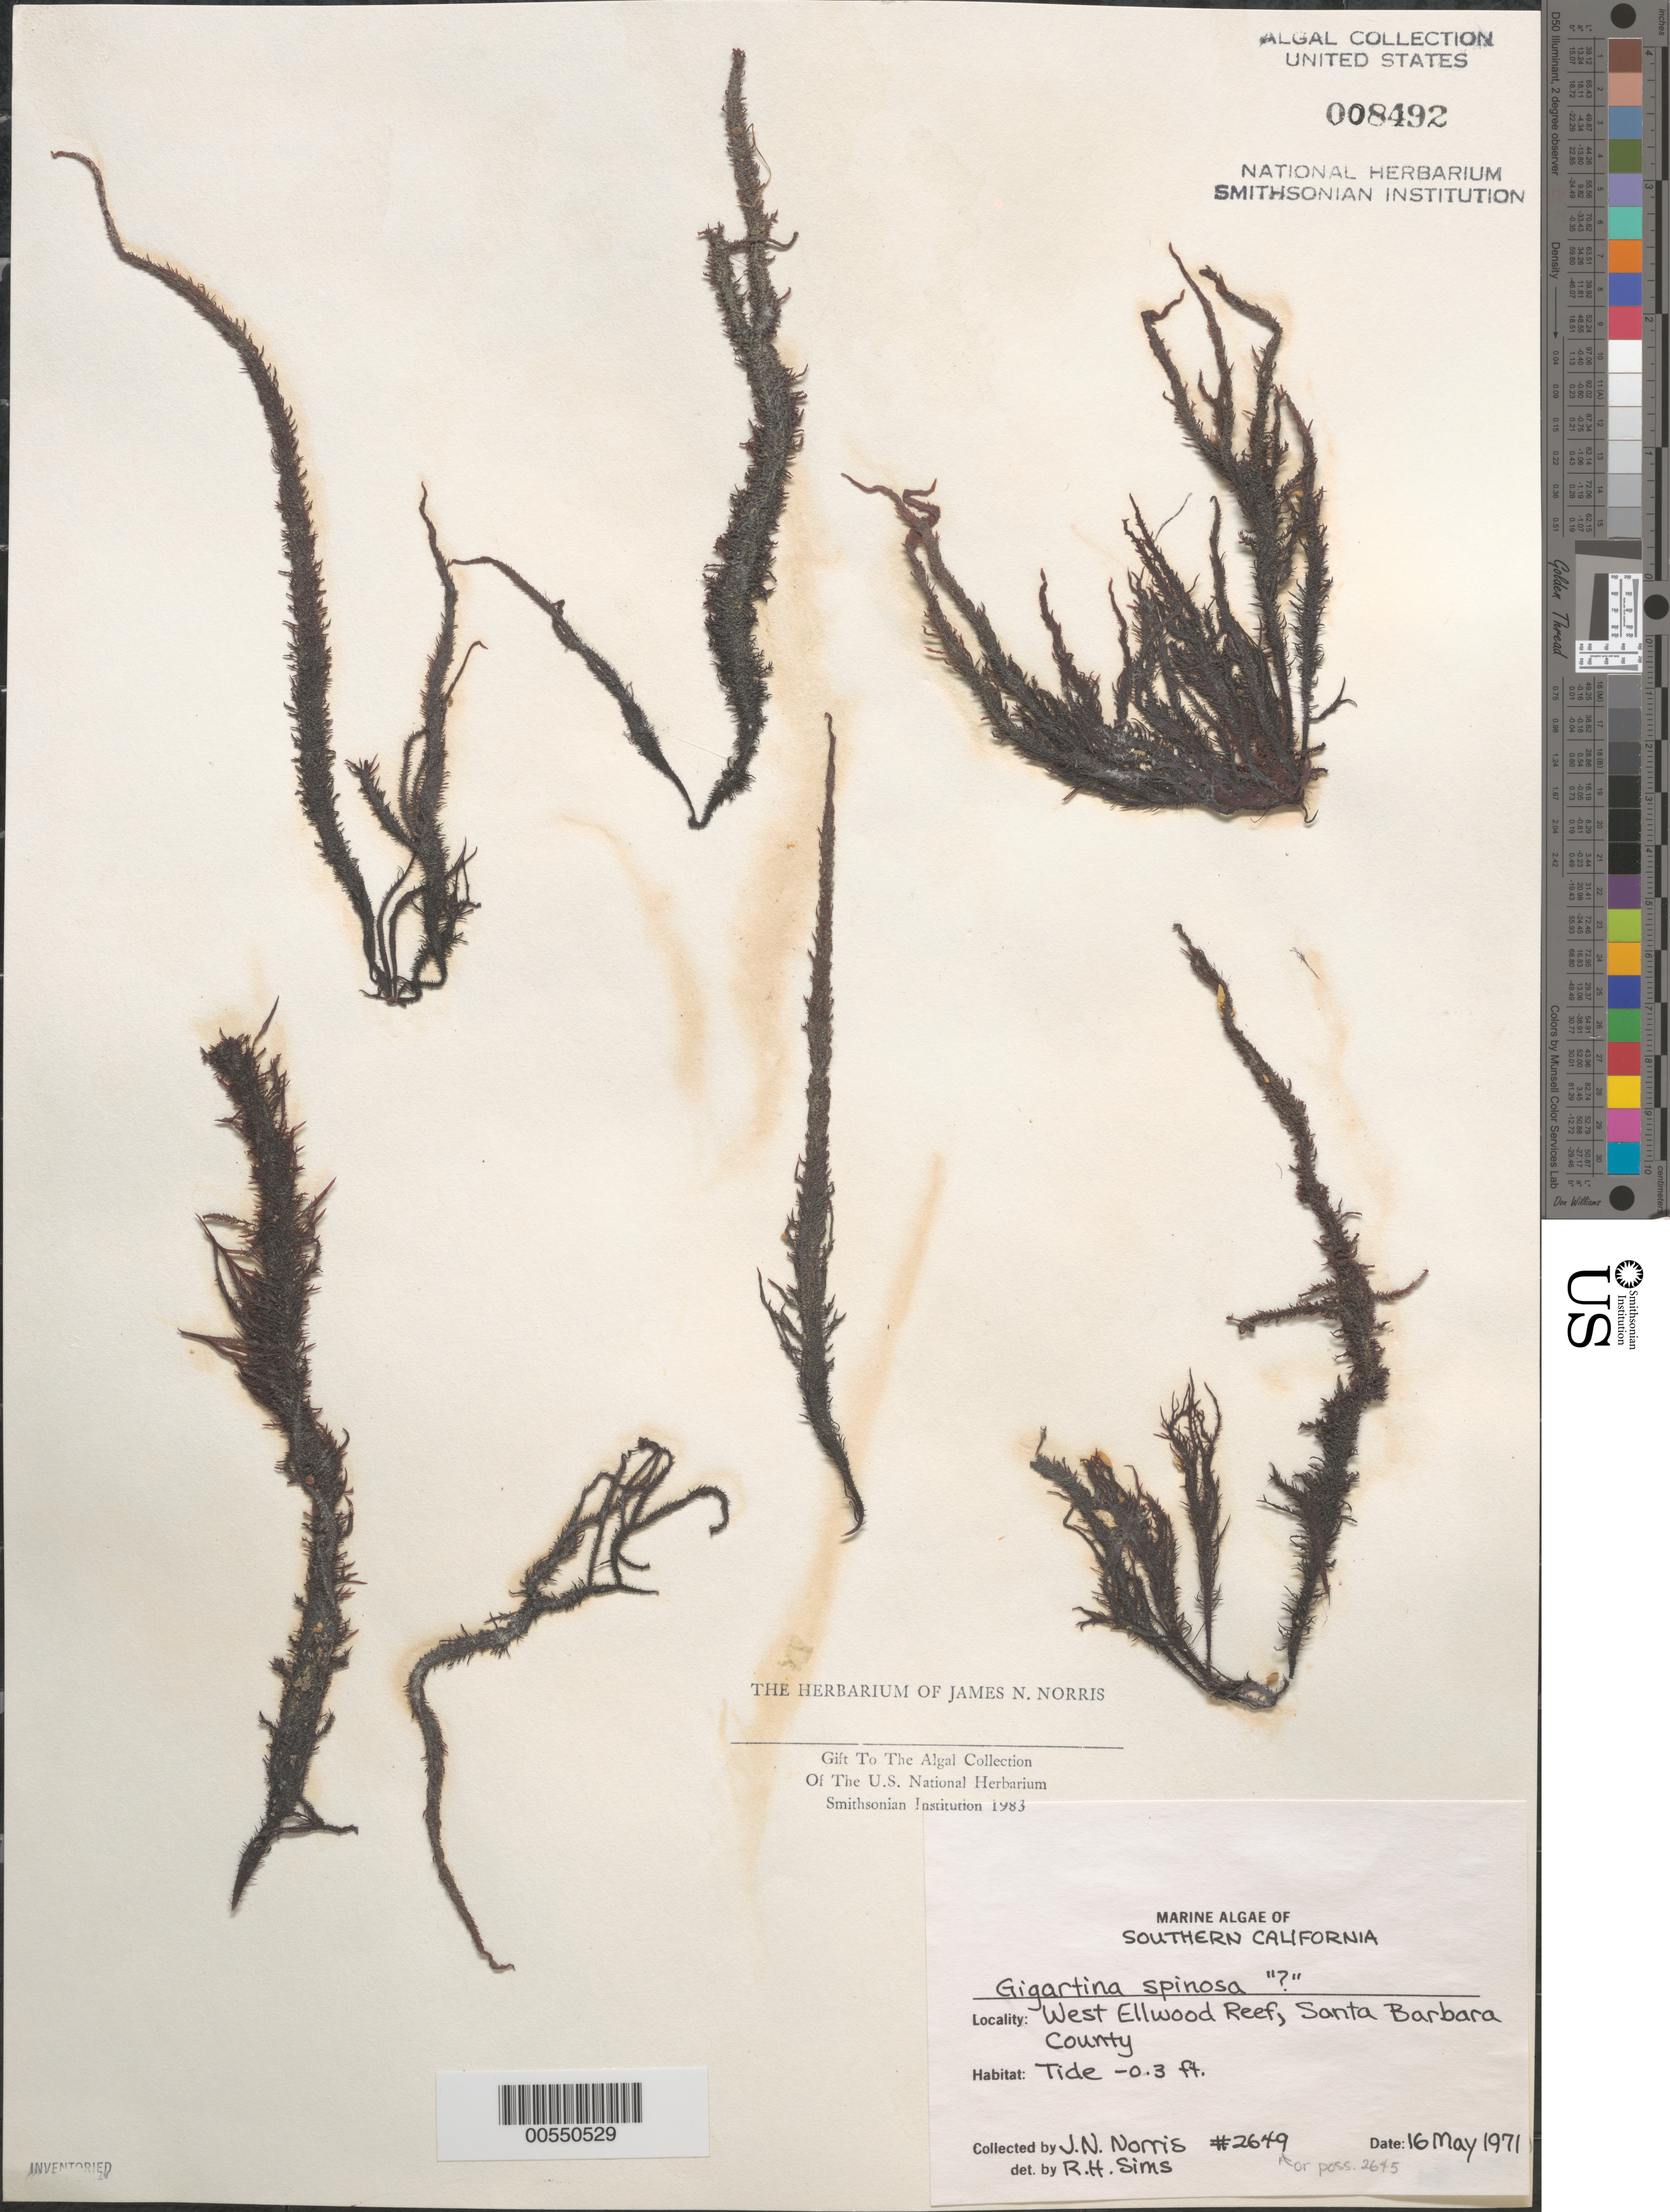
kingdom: Plantae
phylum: Rhodophyta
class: Florideophyceae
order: Gigartinales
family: Gigartinaceae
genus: Chondracanthus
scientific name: Chondracanthus spinosus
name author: (Kütz.) Guiry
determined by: Algae name updating Project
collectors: J. N. Norris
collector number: JN-2649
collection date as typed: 16 May 1971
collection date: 1971-05-16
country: United States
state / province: California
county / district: Santa Barbara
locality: West Ellwood Reef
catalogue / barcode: US 8492